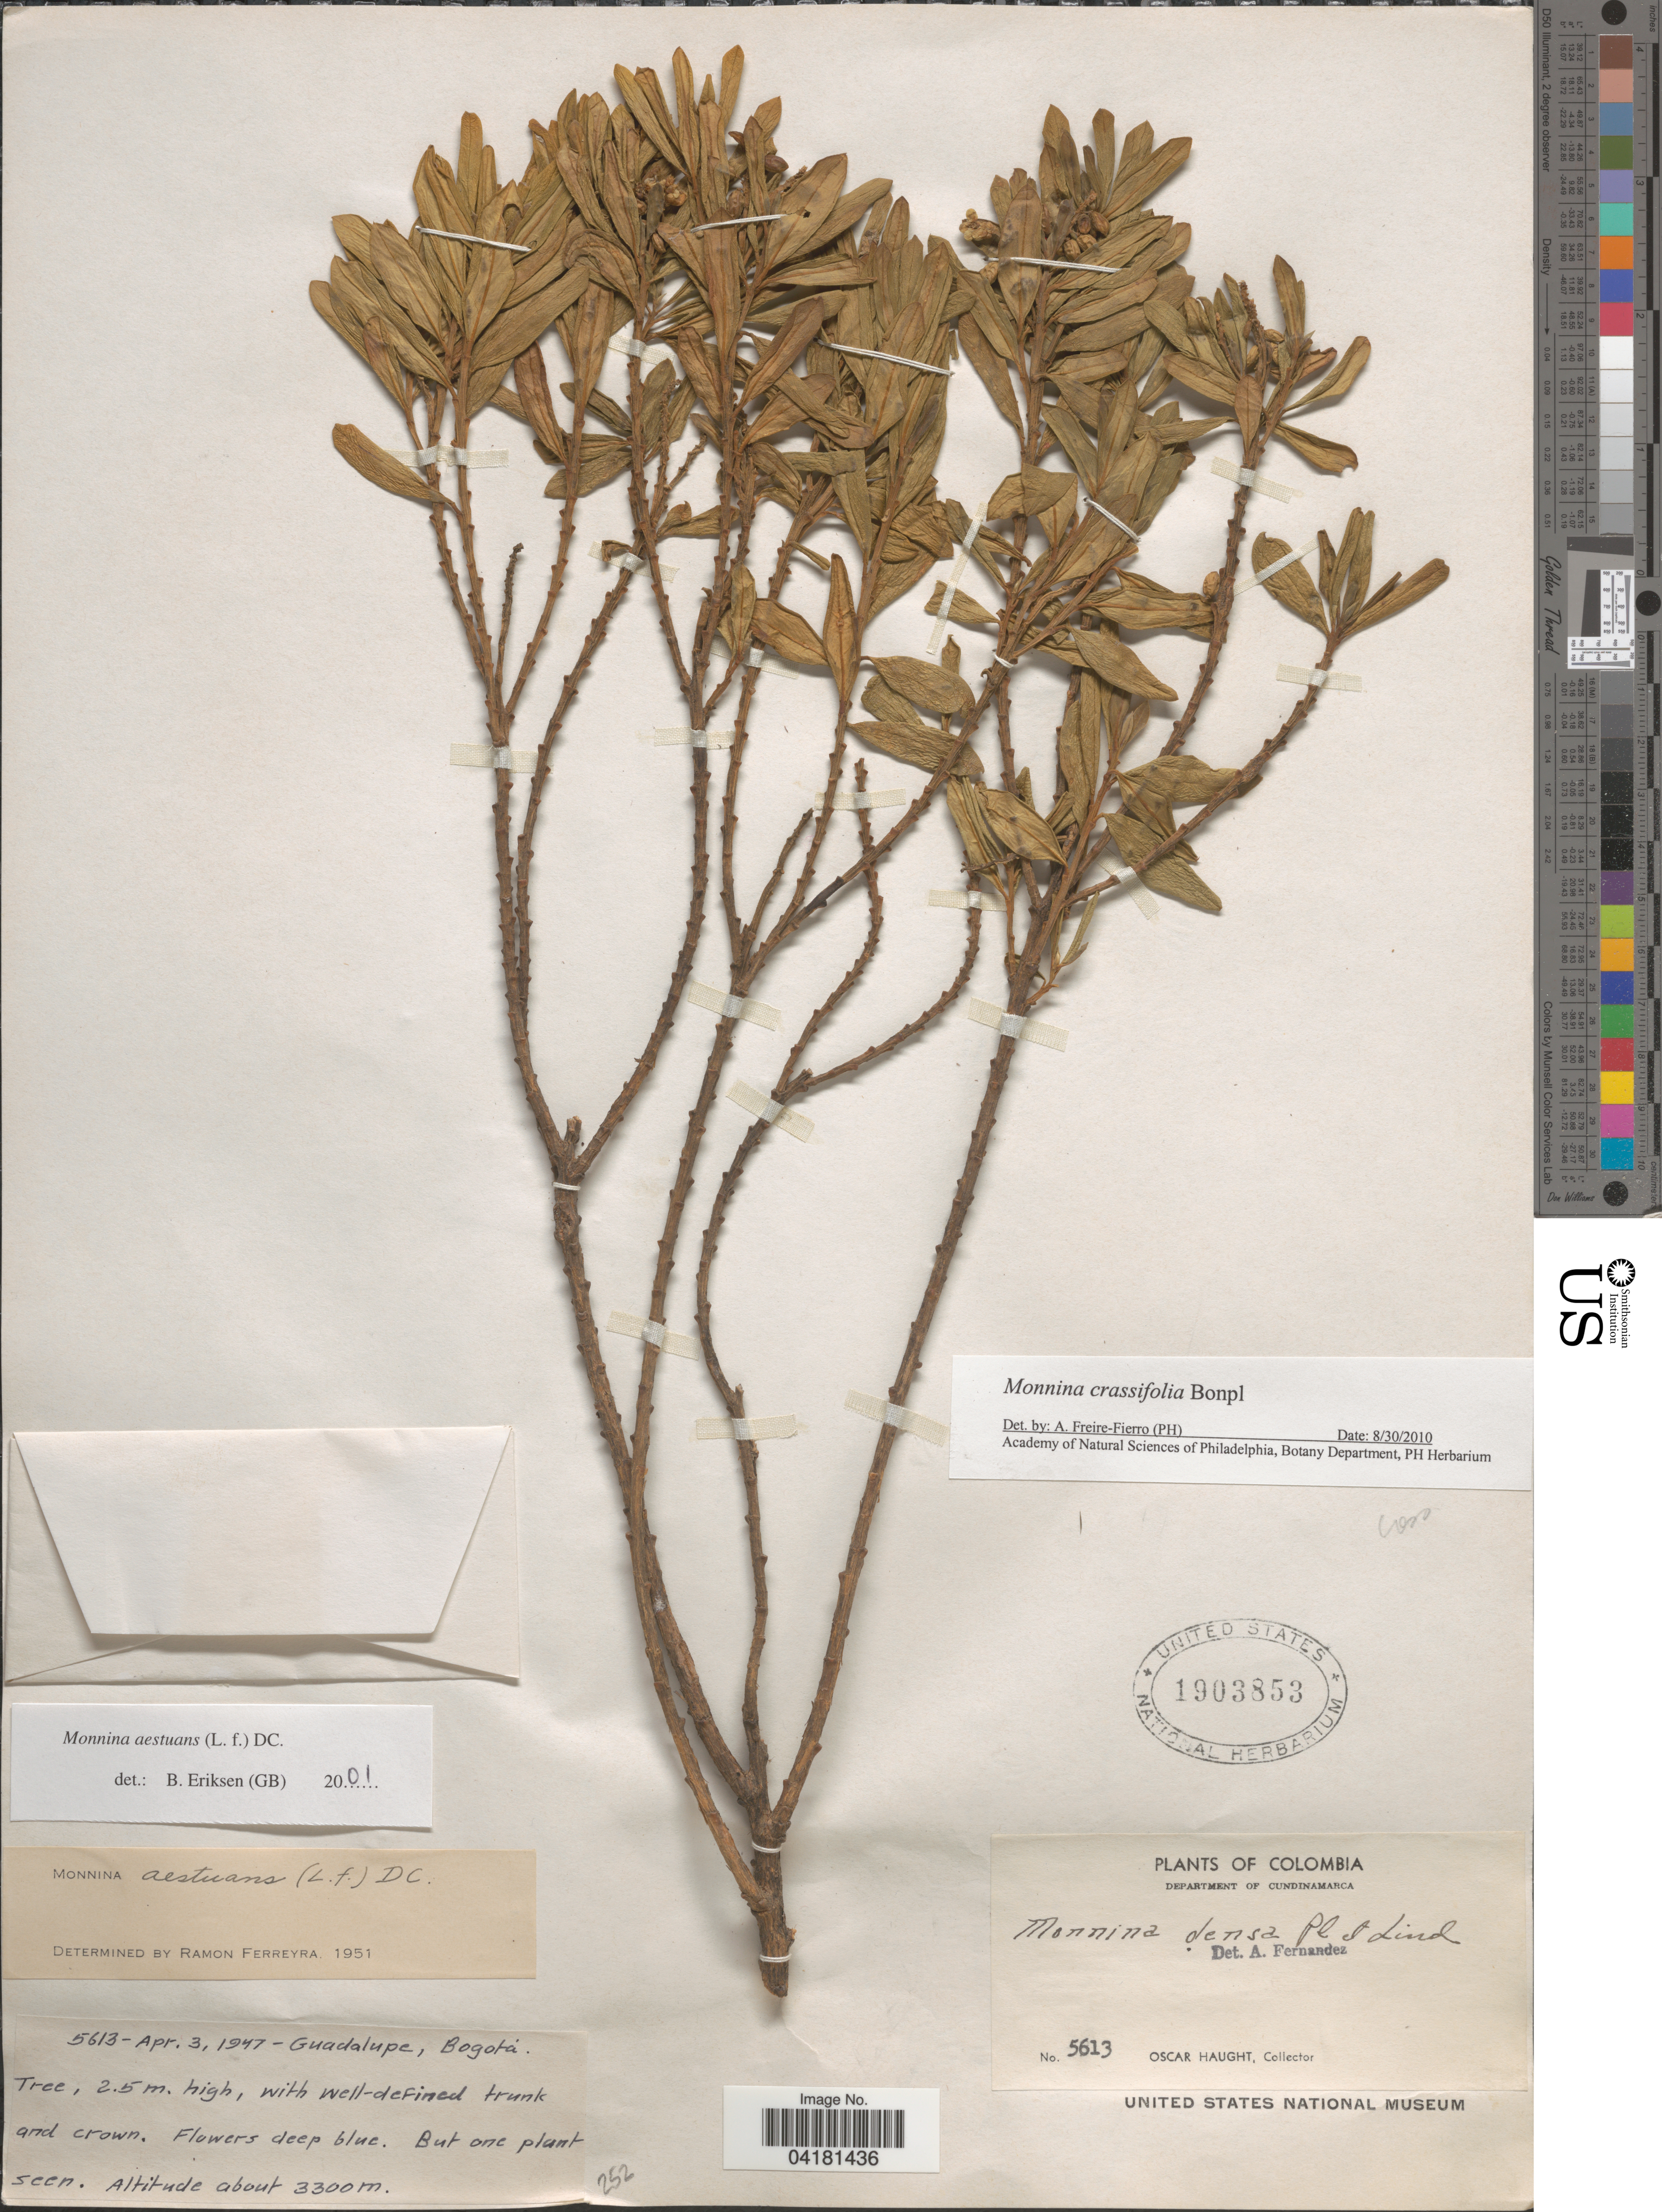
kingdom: Plantae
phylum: Tracheophyta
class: Magnoliopsida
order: Fabales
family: Polygalaceae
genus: Monnina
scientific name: Monnina crassifolia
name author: (Bonpl.) Kunth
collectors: O. L. Haught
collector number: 5613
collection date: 1947-04-03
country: Colombia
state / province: Cundinamarca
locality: Department of Cundinamarca. Guadalupe, Bogotá.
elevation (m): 3300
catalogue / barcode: US 1903853